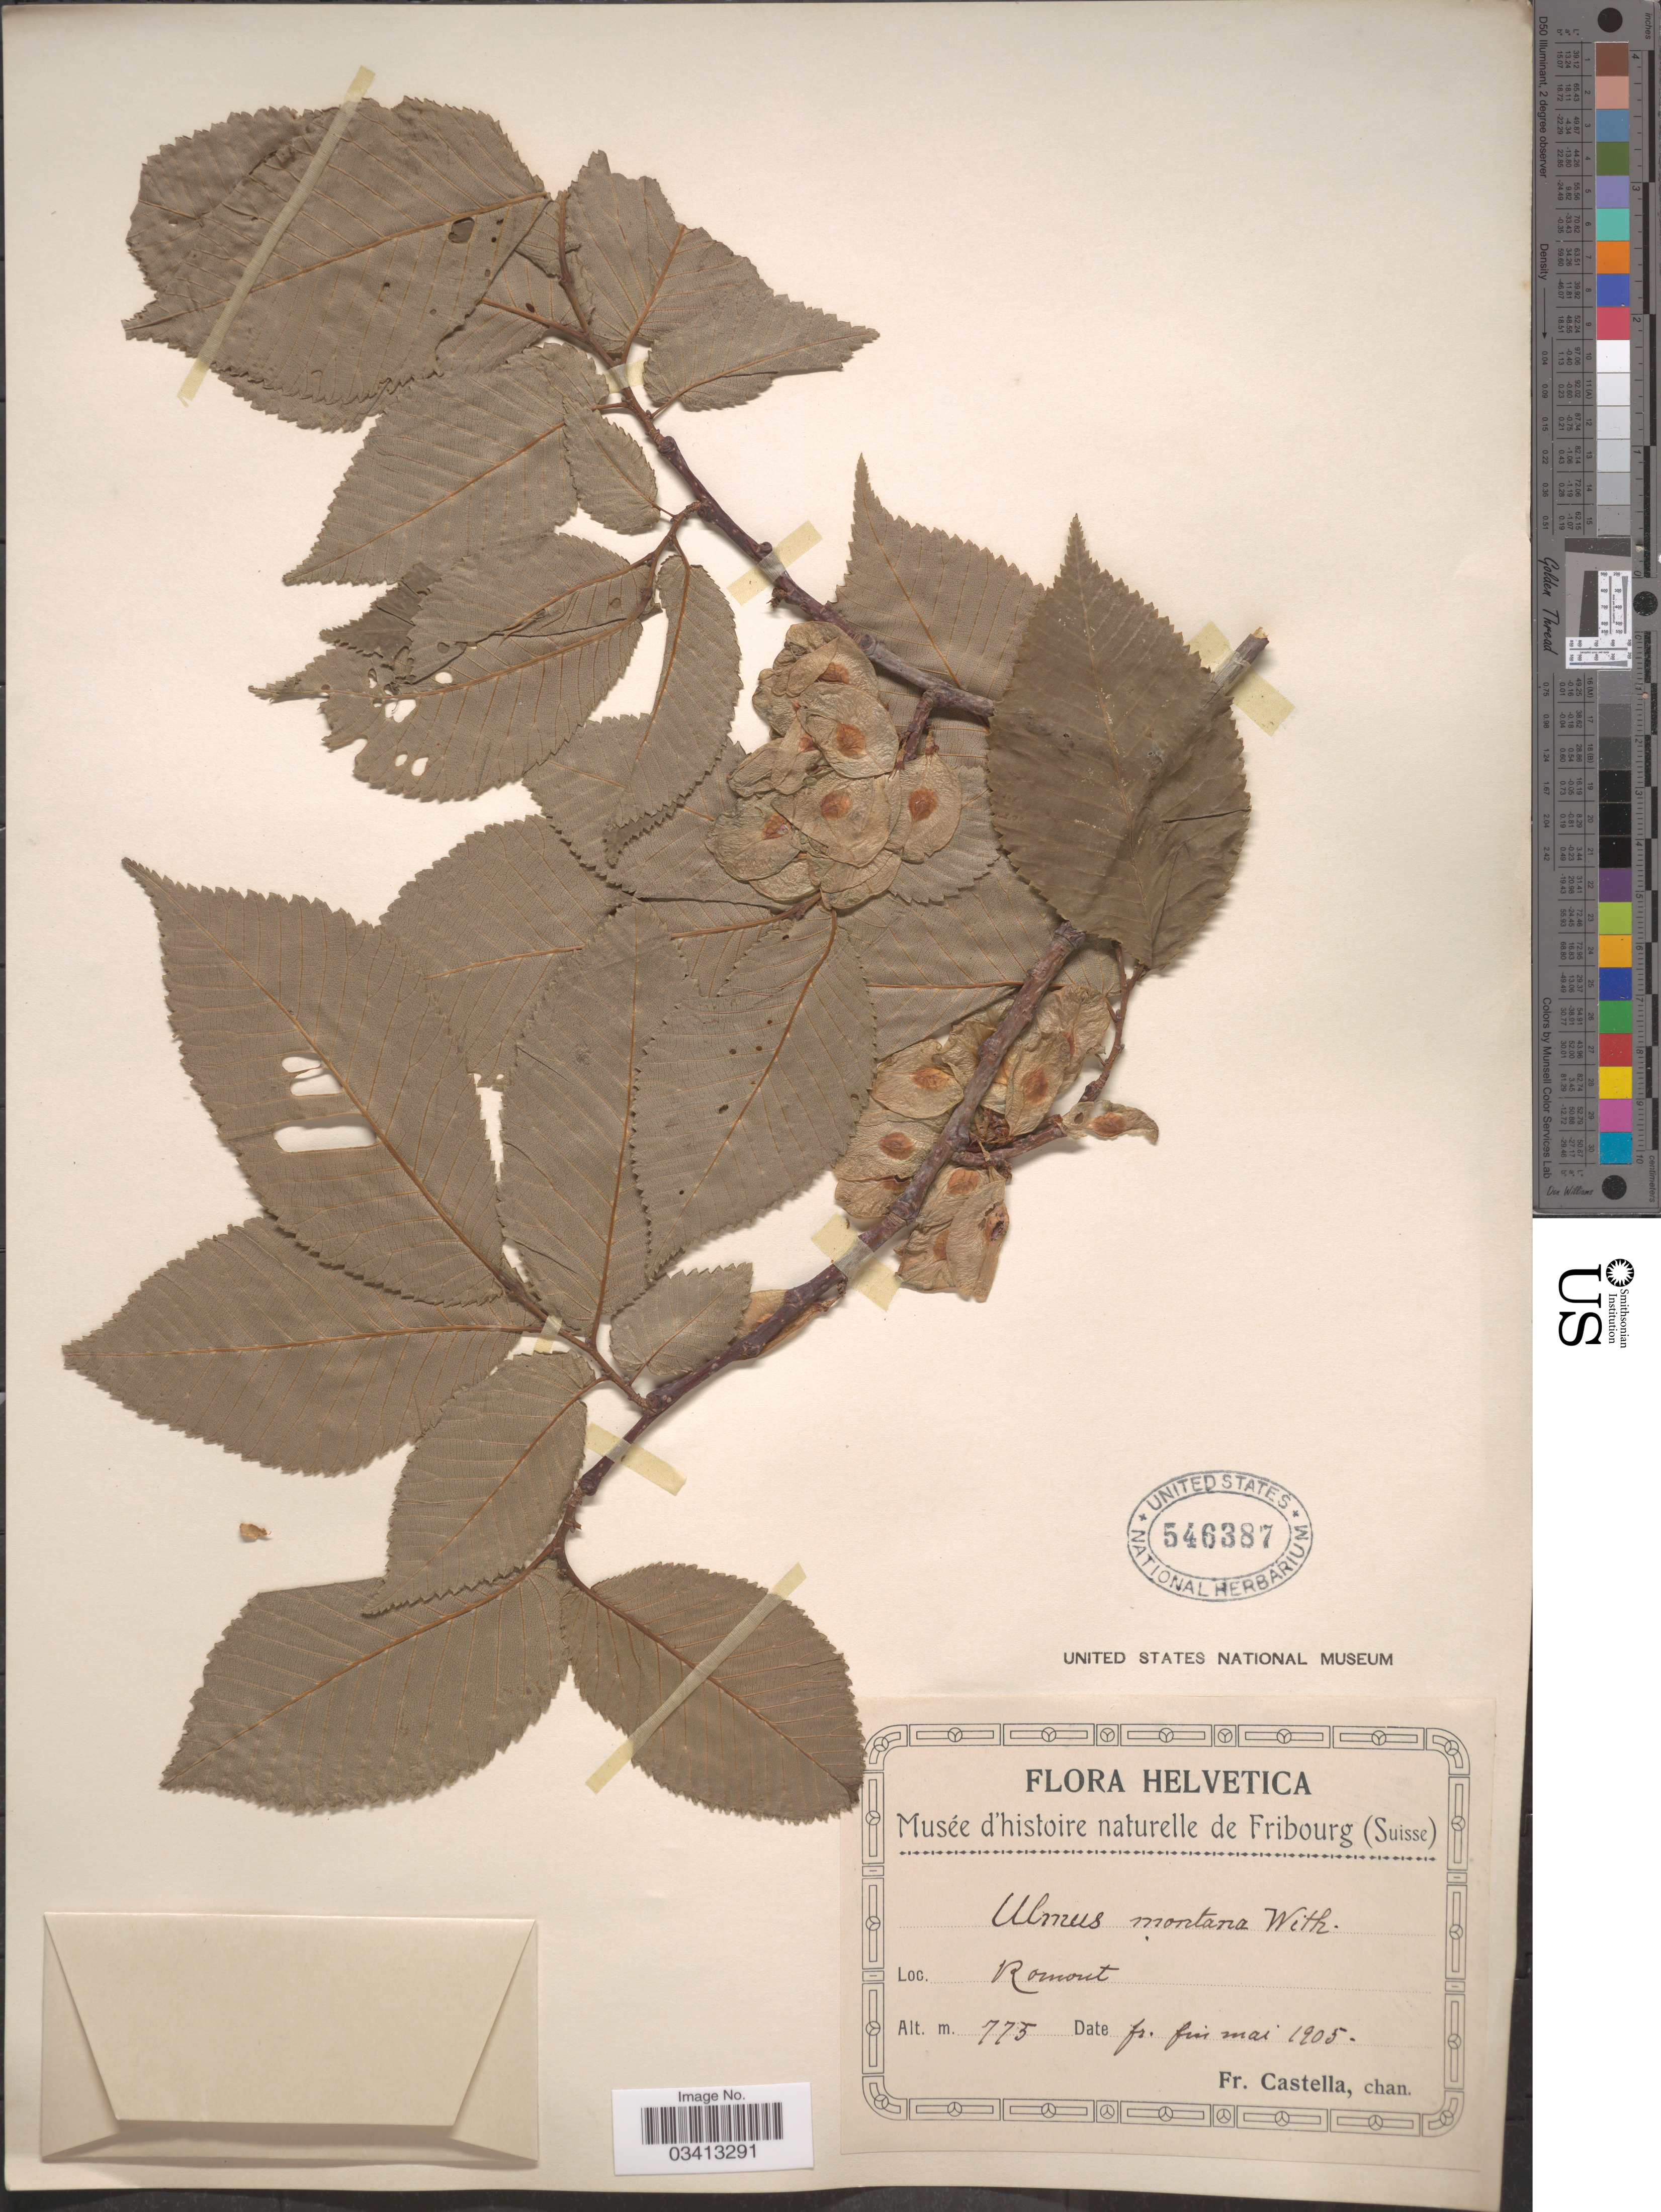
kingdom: Plantae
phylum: Tracheophyta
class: Magnoliopsida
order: Rosales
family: Ulmaceae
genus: Ulmus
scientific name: Ulmus glabra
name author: Huds.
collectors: Fr. Castella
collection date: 1905-05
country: Switzerland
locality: Helvetica. Romont.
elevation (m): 775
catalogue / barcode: US 546387